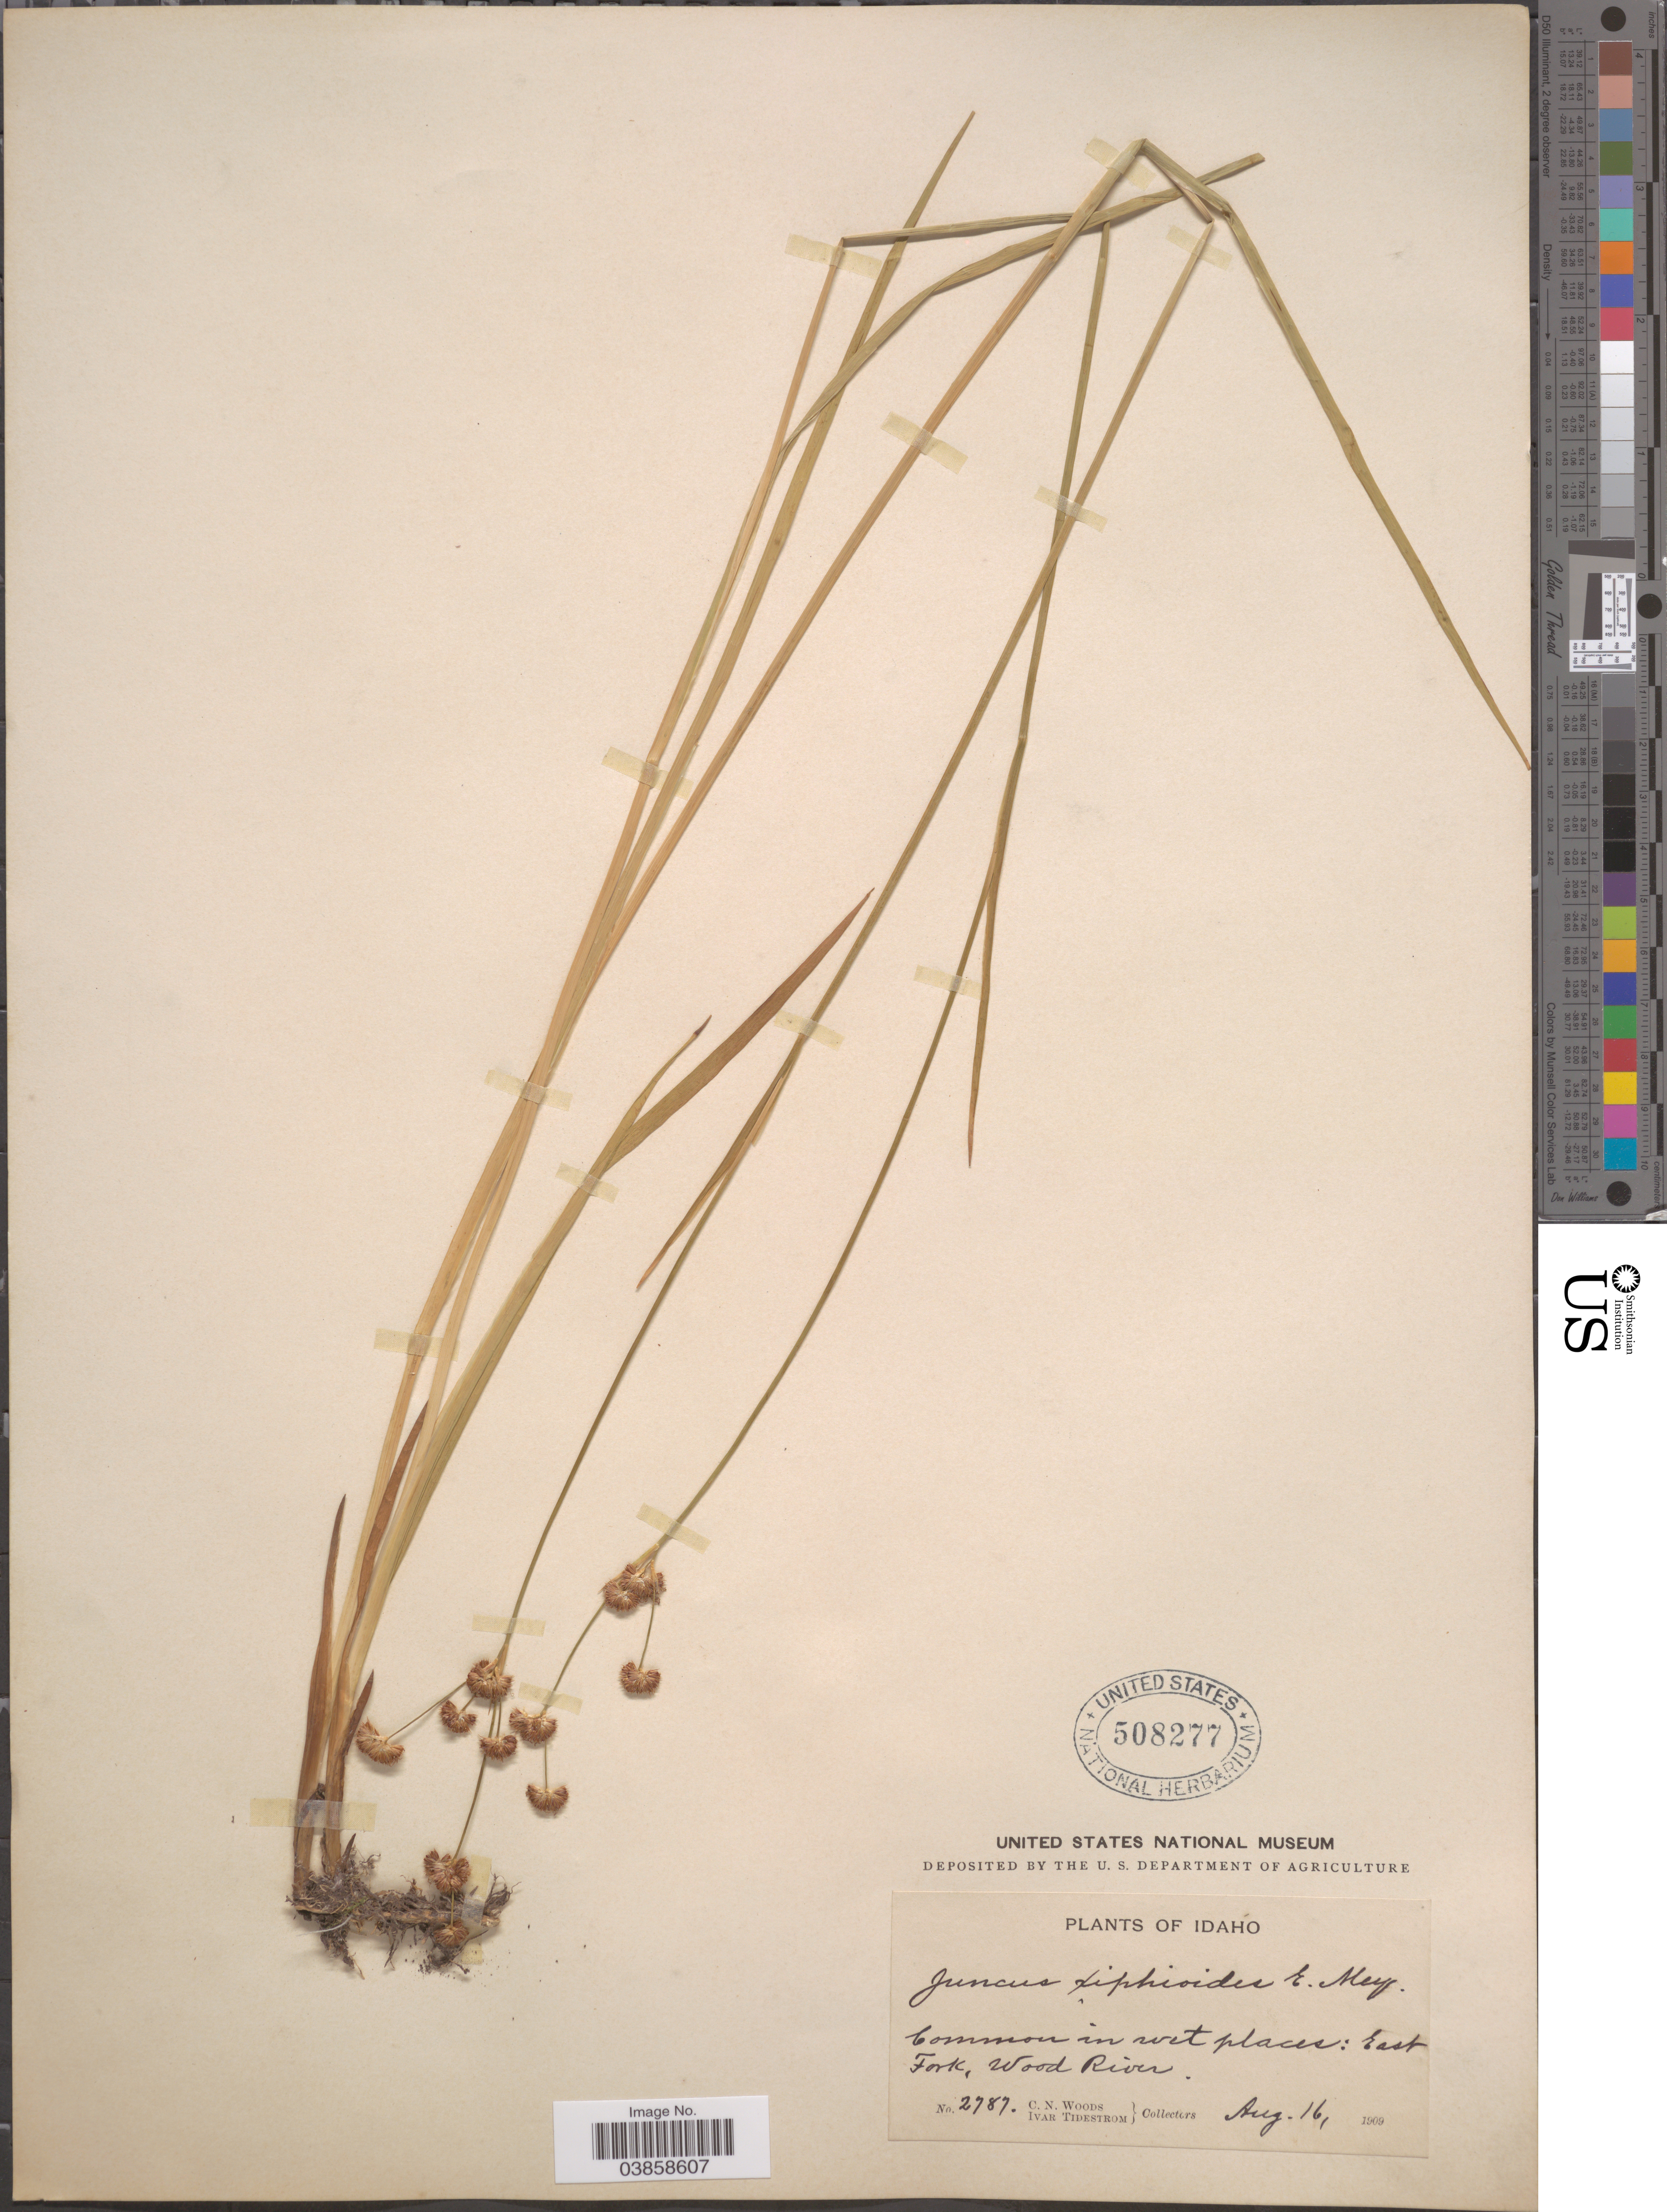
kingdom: Plantae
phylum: Tracheophyta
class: Liliopsida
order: Poales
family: Juncaceae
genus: Juncus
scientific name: Juncus xiphioides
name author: E. Mey.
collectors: C. Woods & I. F. Tidestrom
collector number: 2787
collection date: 1909-08-16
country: United States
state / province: Idaho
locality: East Fork, Wood River.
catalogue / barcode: US 508277